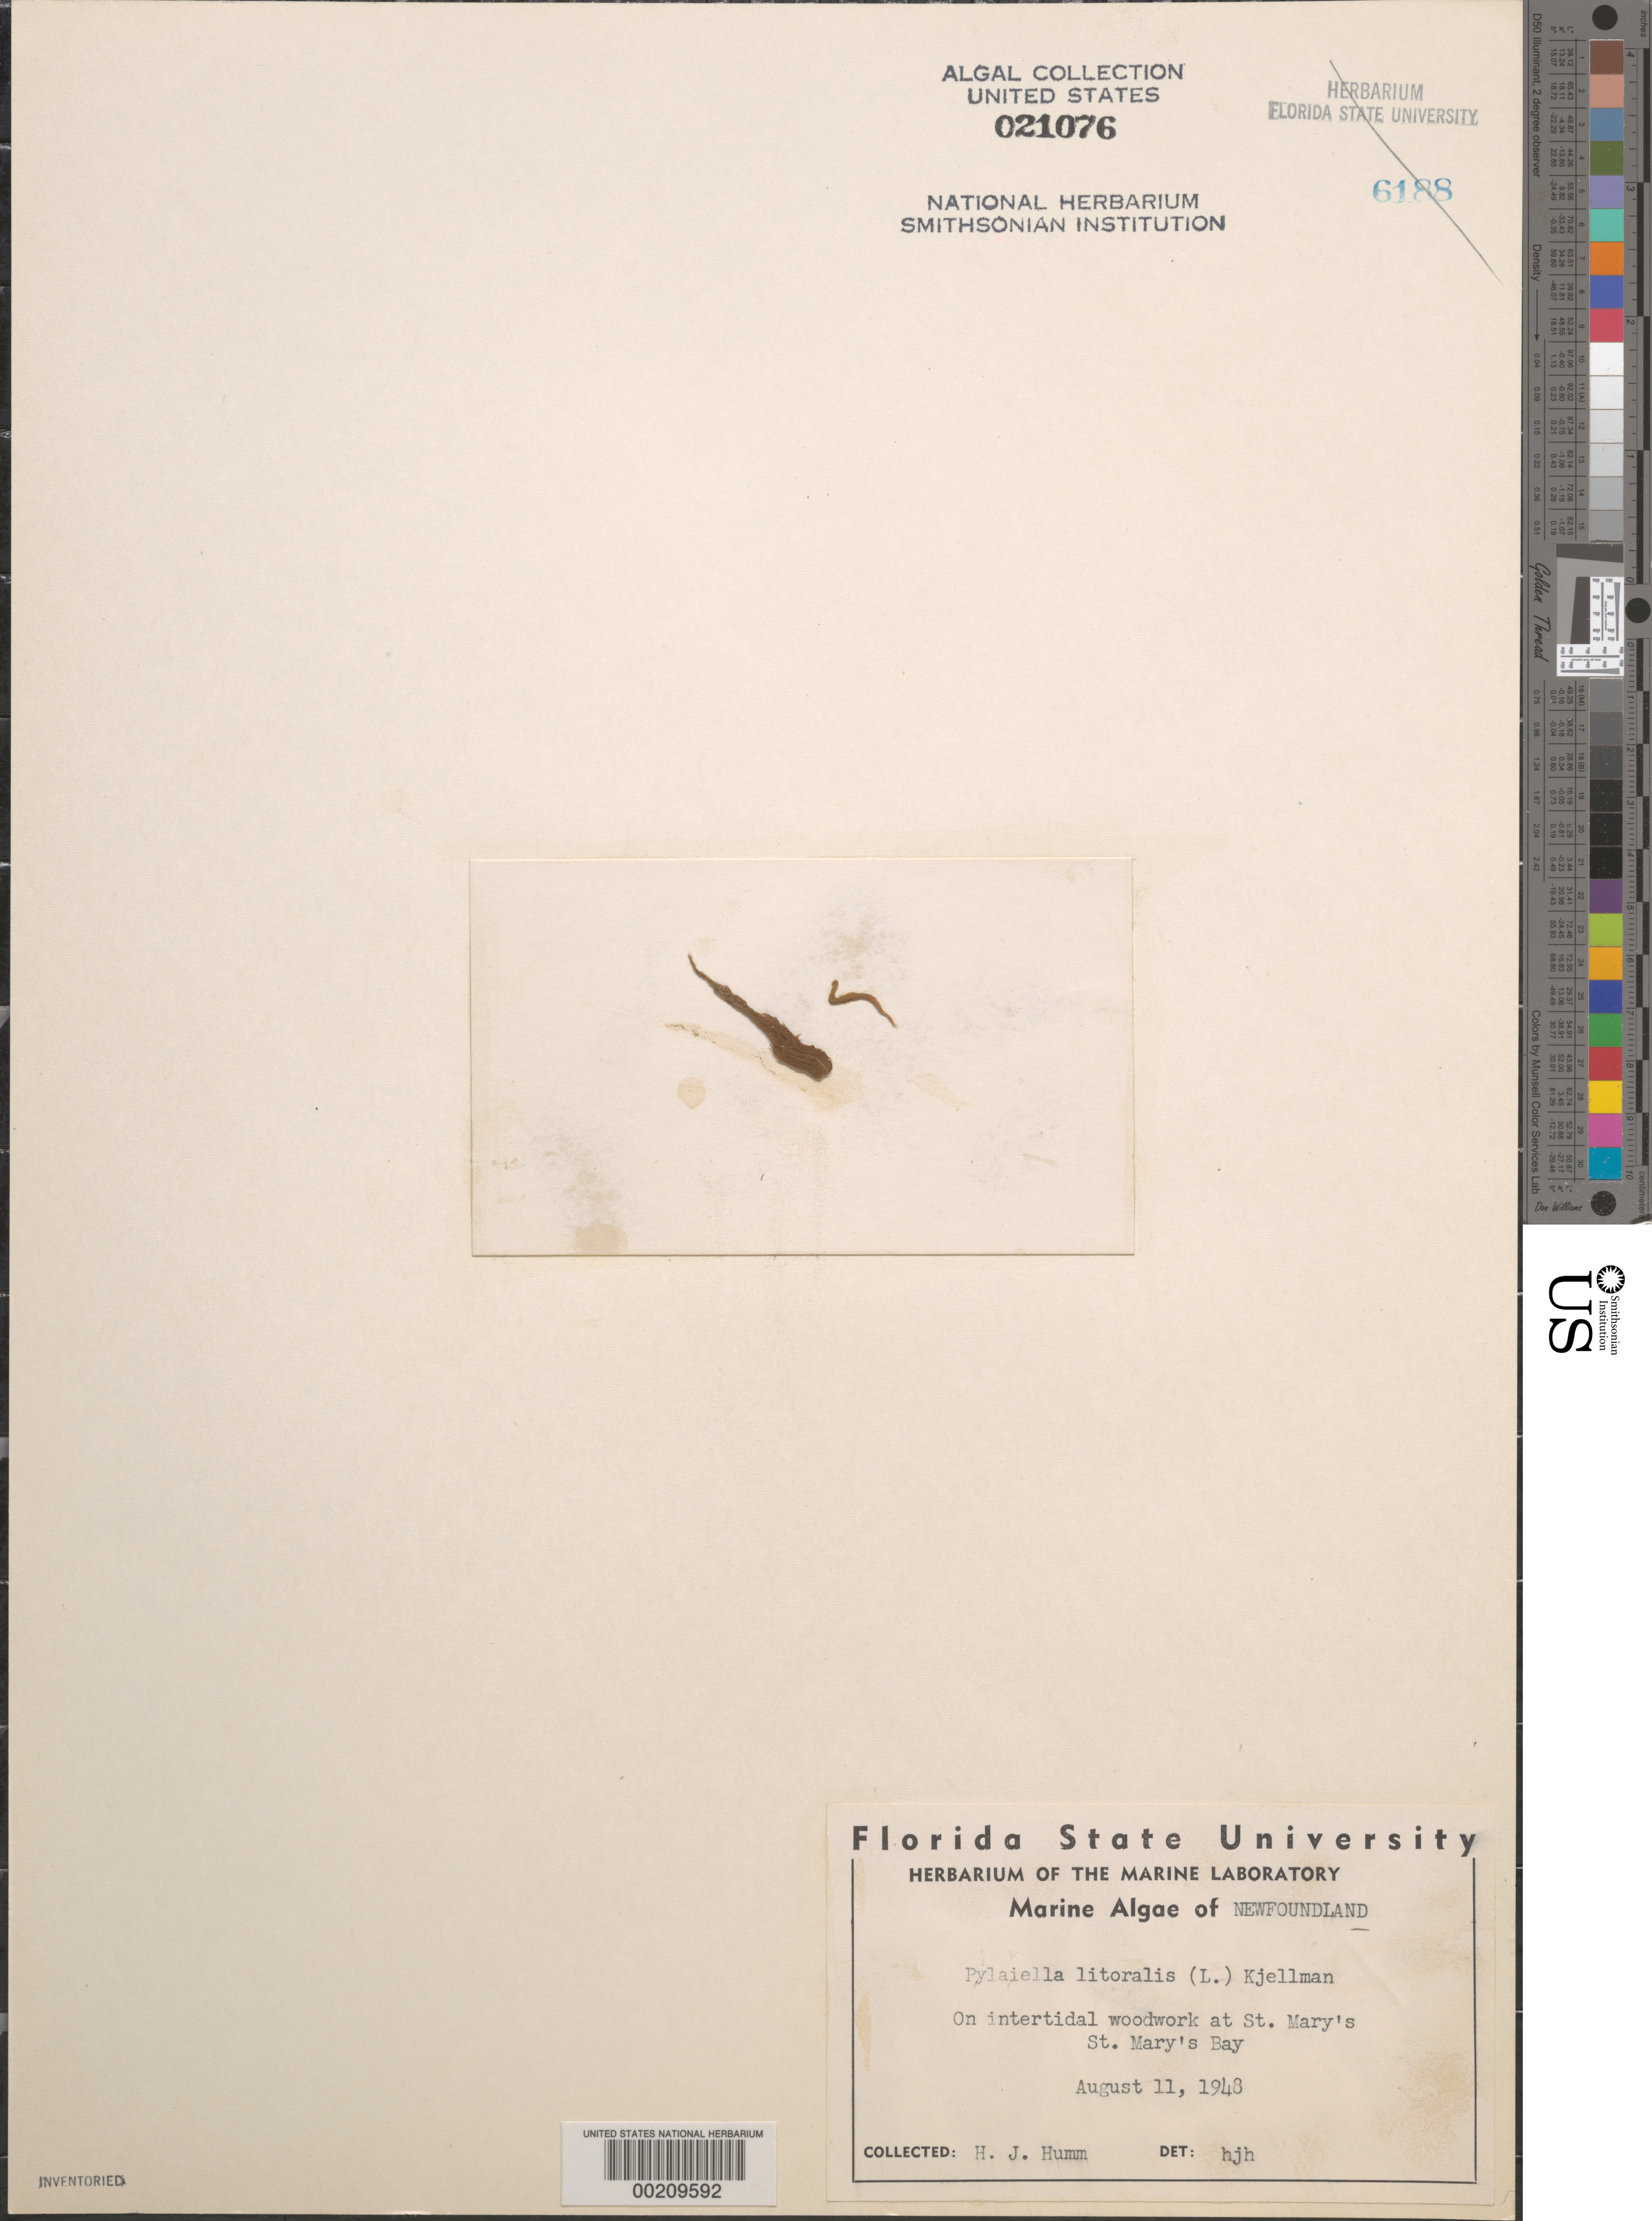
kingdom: Chromista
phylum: Ochrophyta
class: Phaeophyceae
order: Ectocarpales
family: Acinetosporaceae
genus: Pylaiella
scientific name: Pylaiella litoralis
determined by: Humm, Harold J.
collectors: H. J. Humm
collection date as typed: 11 Aug 1948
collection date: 1948-08-11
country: Canada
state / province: Newfoundland and Labrador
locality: St. Mary's, St. Mary's Bay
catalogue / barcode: US 21076